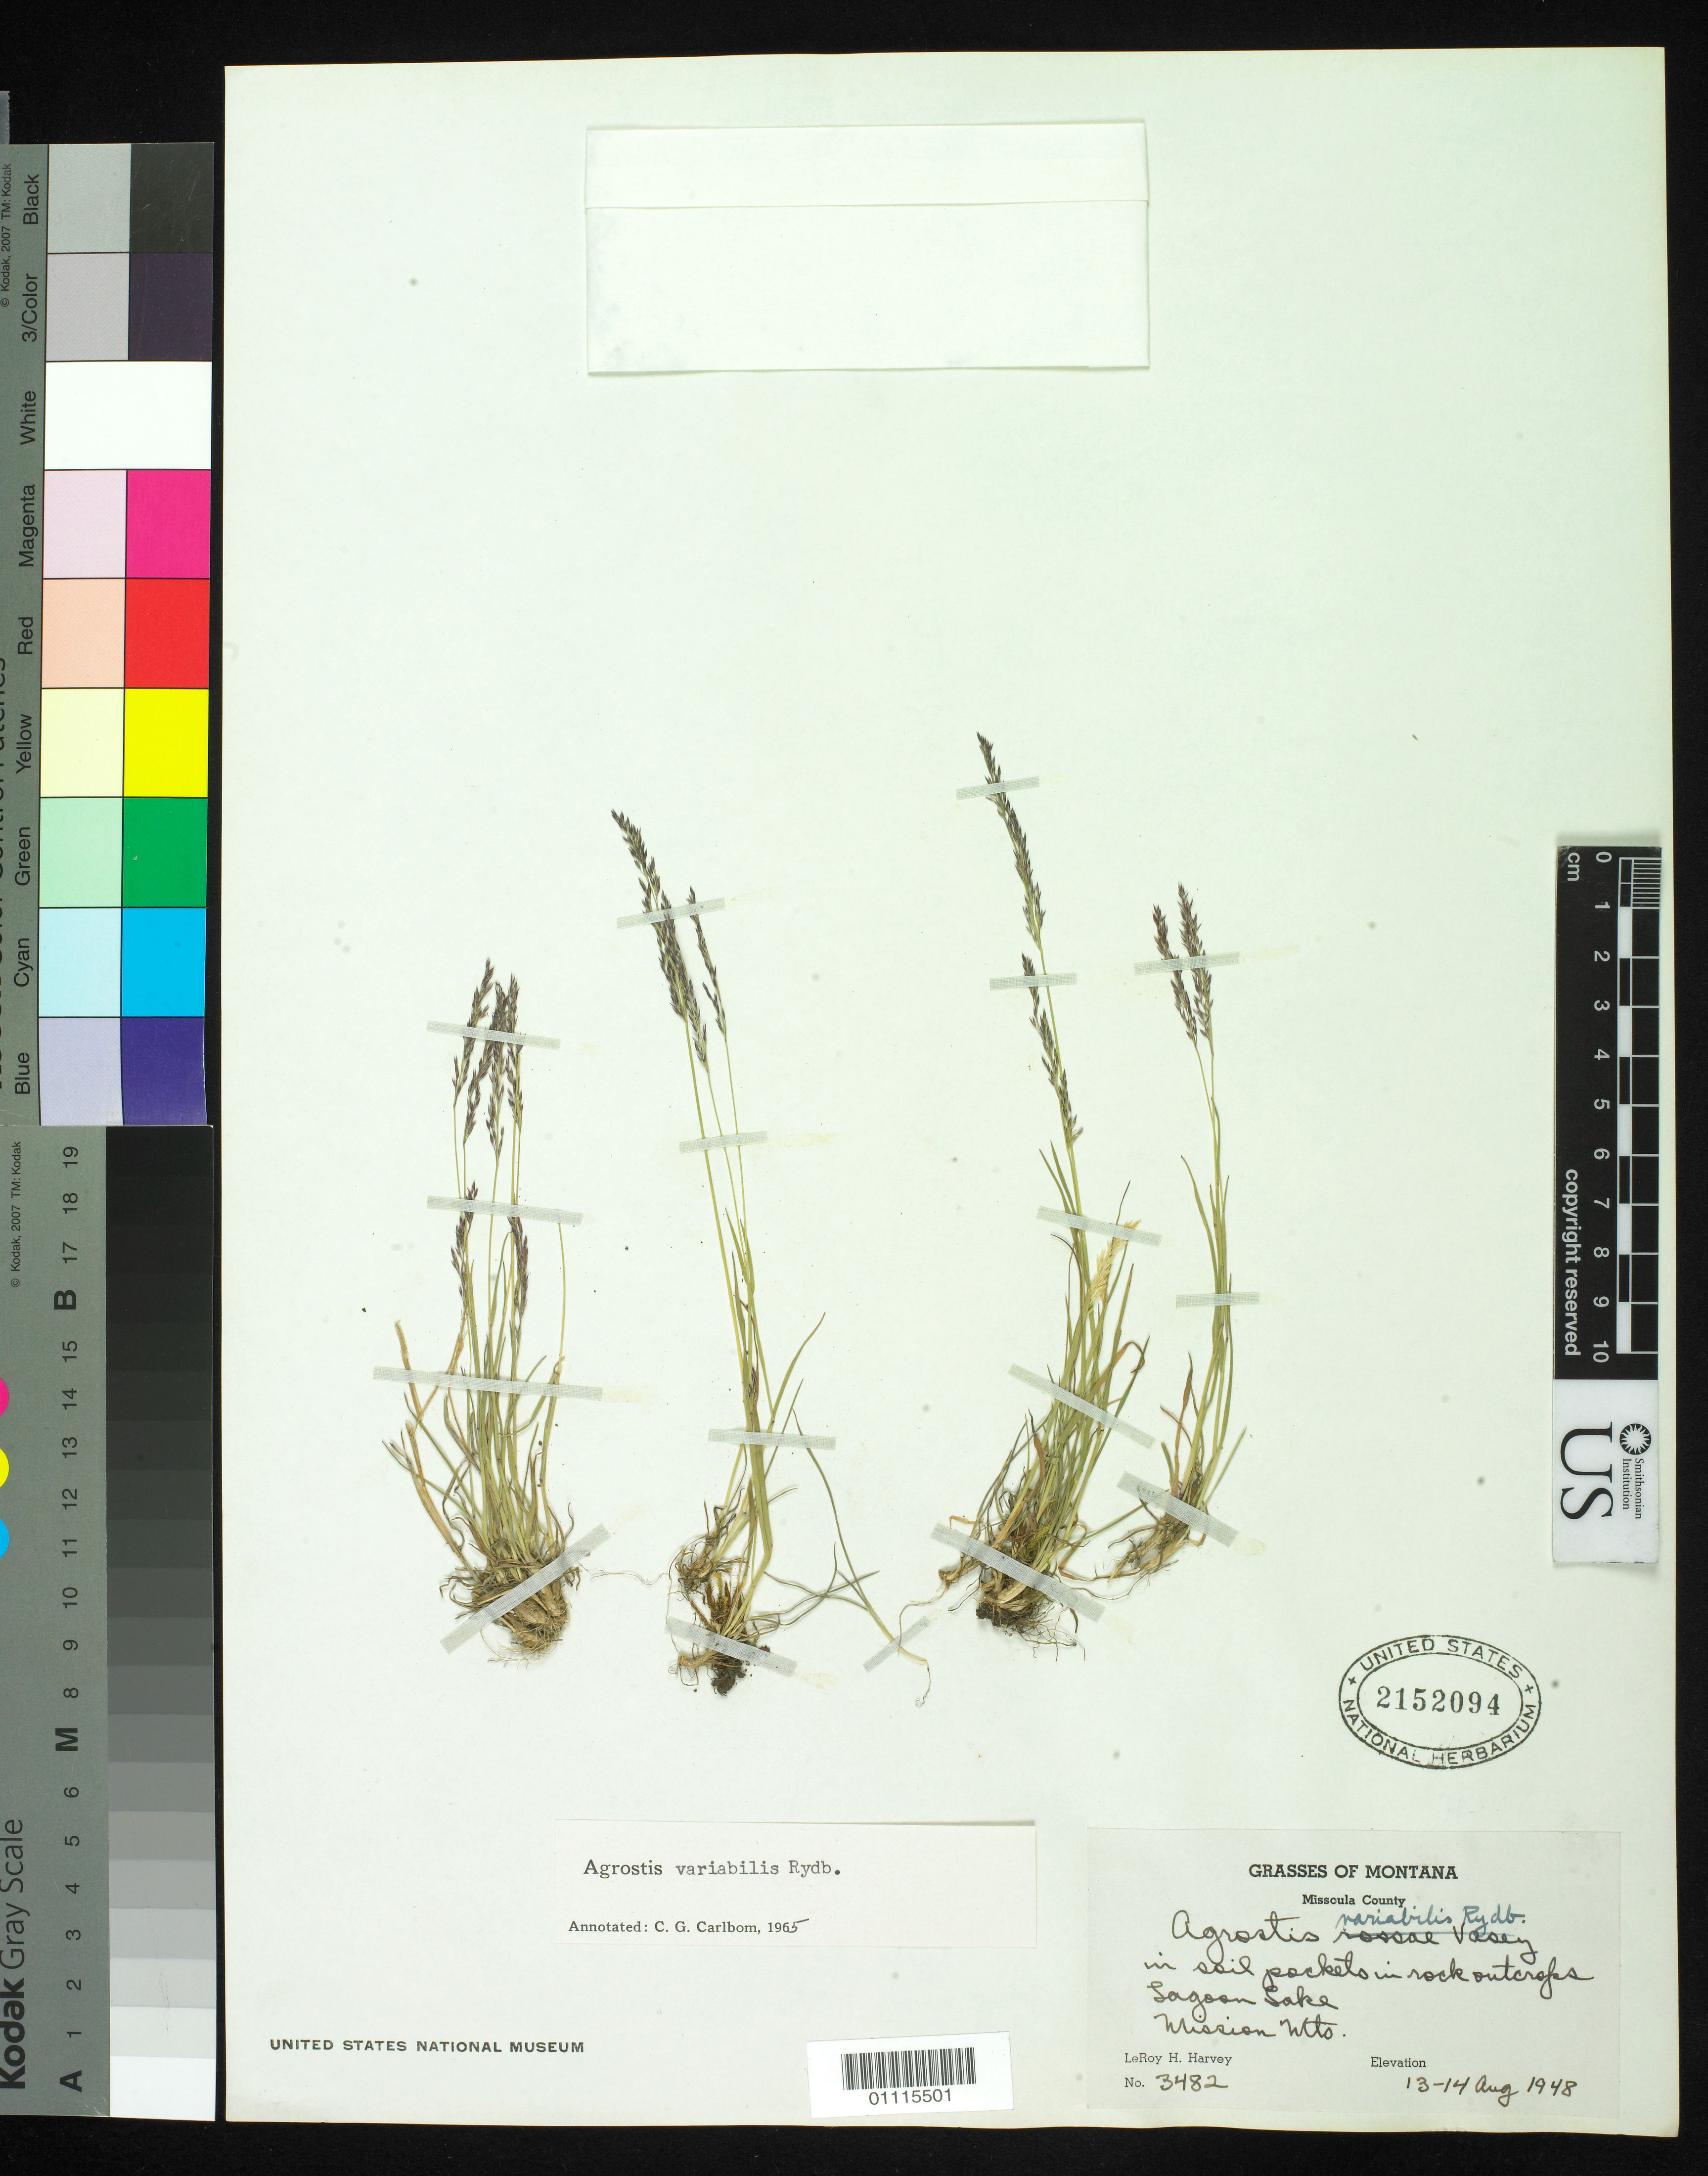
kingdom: Plantae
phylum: Tracheophyta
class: Liliopsida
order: Poales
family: Poaceae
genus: Agrostis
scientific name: Agrostis variabilis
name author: Rydb.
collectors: L. H. Harvey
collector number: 3482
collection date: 1948-08-13/1948-08-14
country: United States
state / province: Montana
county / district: Missoula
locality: Lagoon Lake.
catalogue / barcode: US 2152094